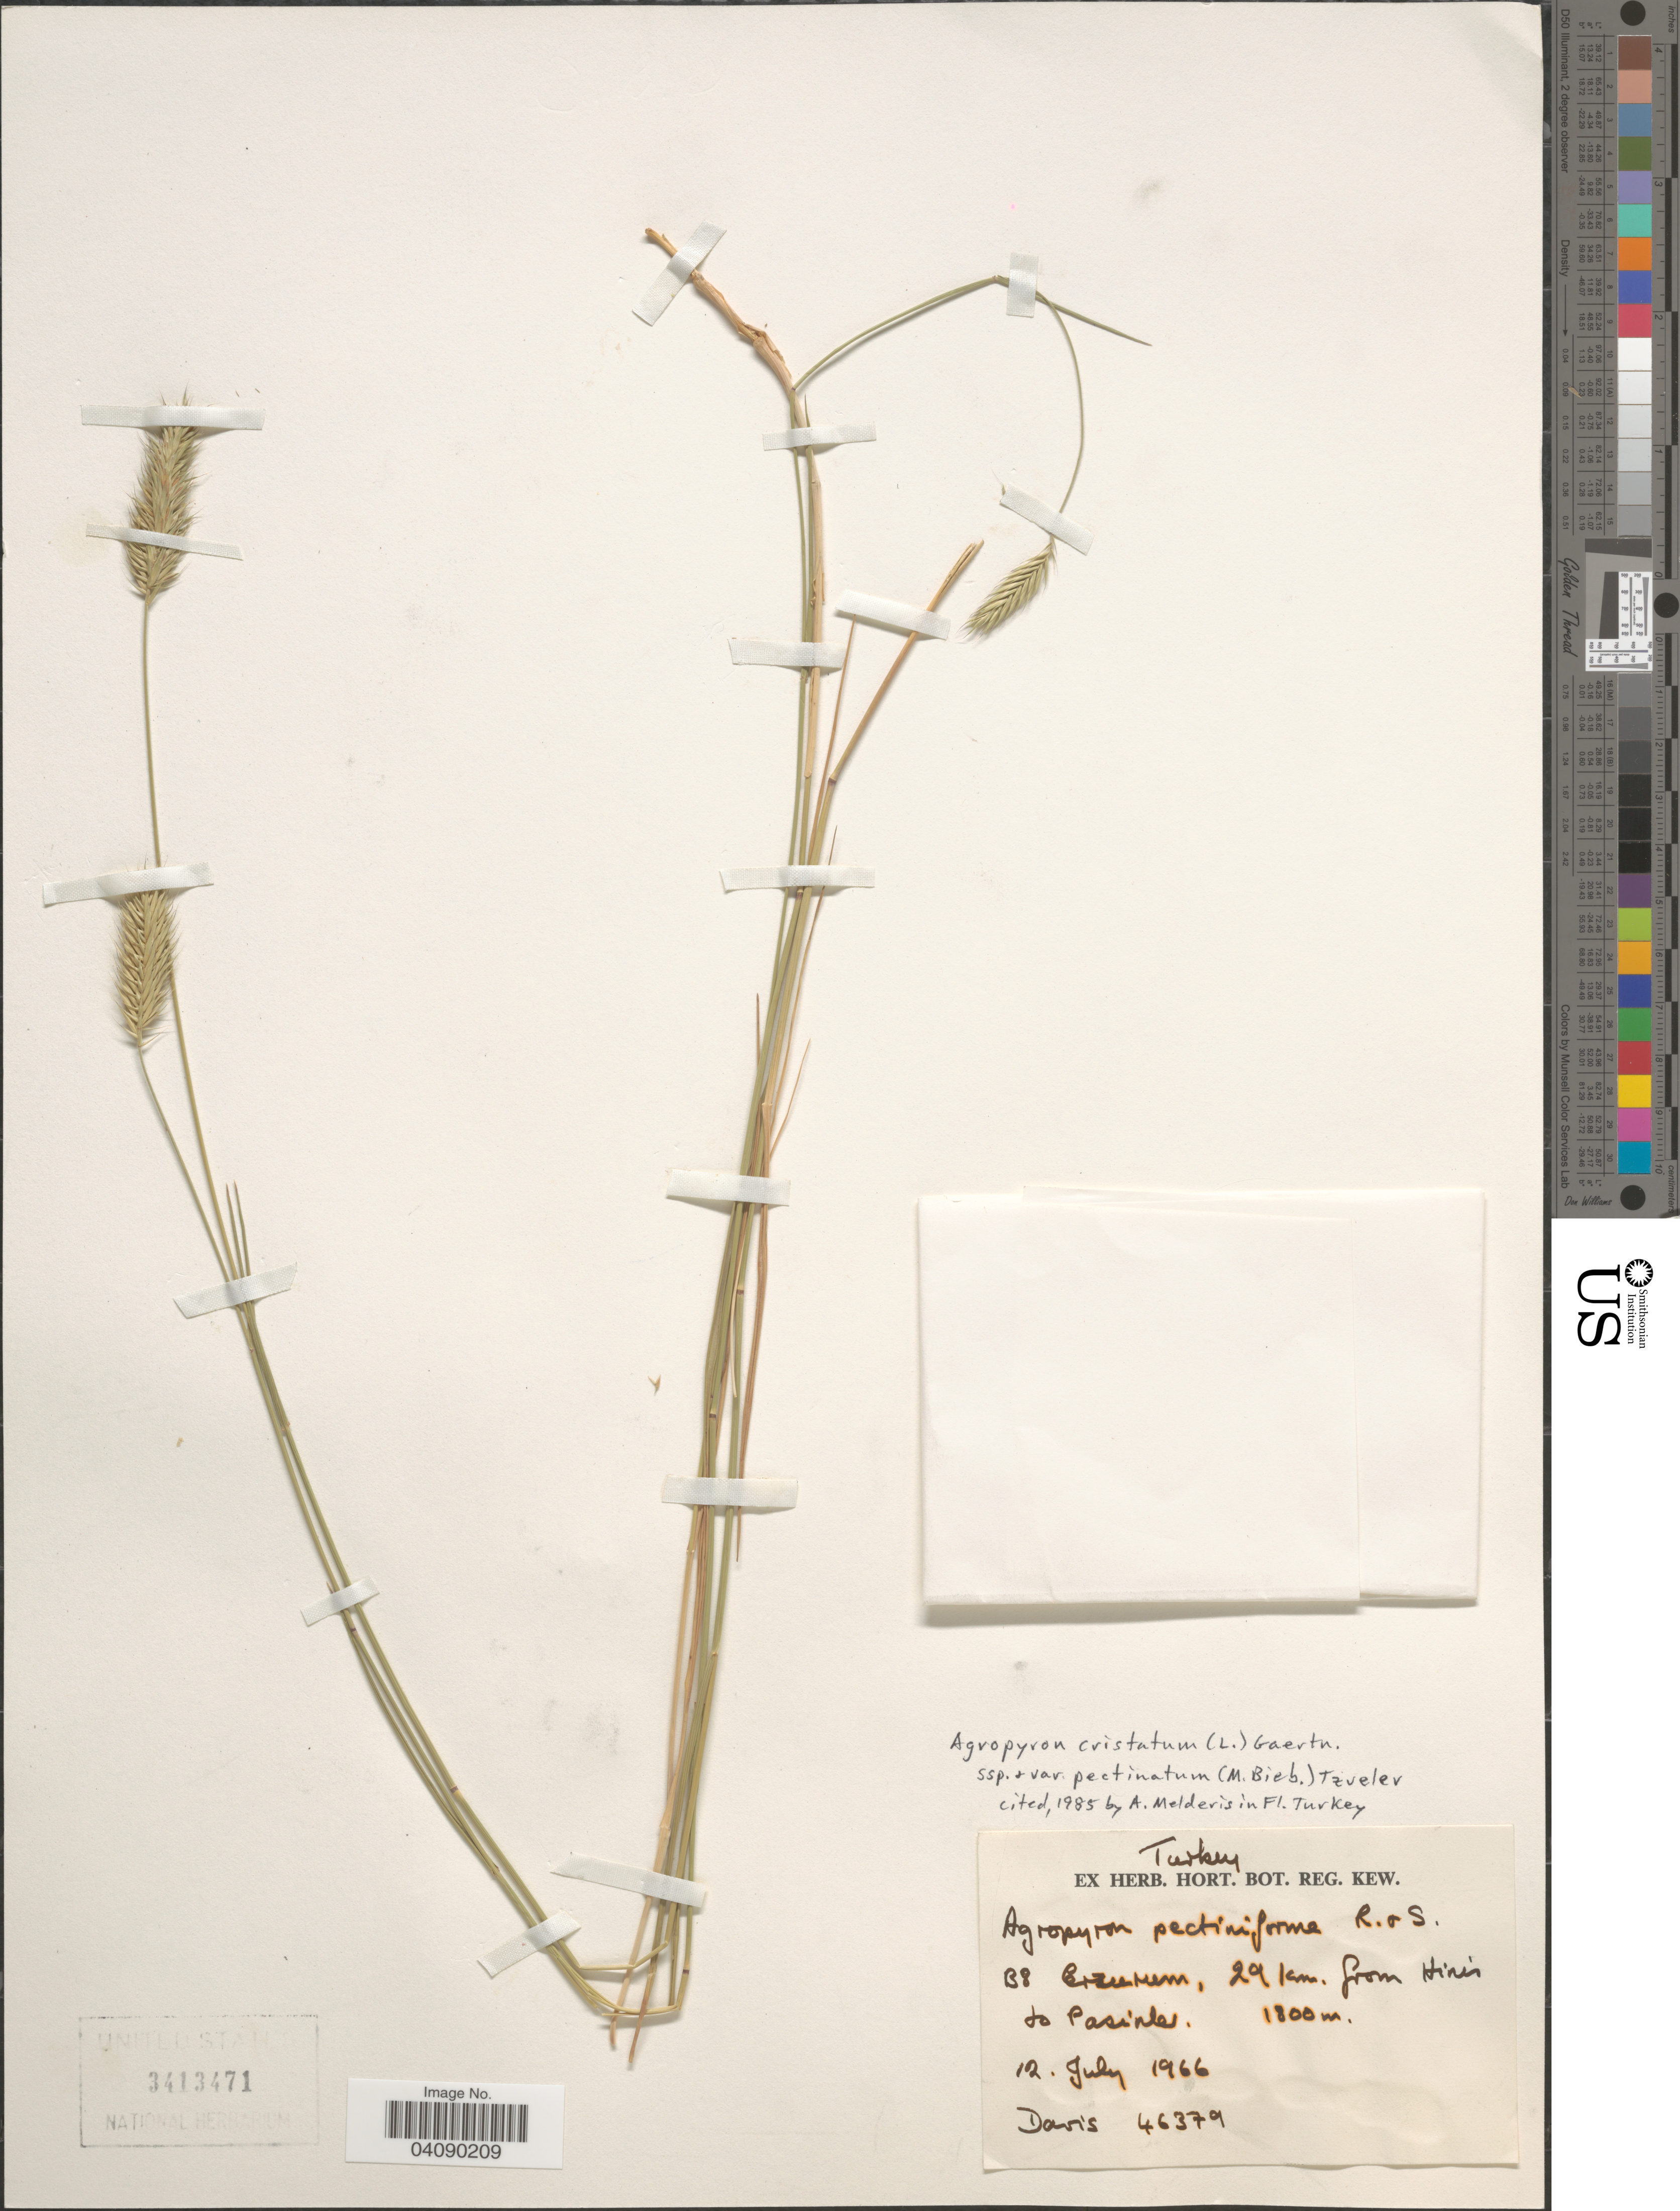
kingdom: Plantae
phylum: Tracheophyta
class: Liliopsida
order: Poales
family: Poaceae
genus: Agropyron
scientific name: Agropyron cristatum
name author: (L.) Gaertn.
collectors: -. Davis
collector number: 46379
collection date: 1966-07-12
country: Turkey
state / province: Erzurum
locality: B8 Erzurum, 29 Km. from Hinis to Pasinler.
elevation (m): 1800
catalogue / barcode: US 3413471